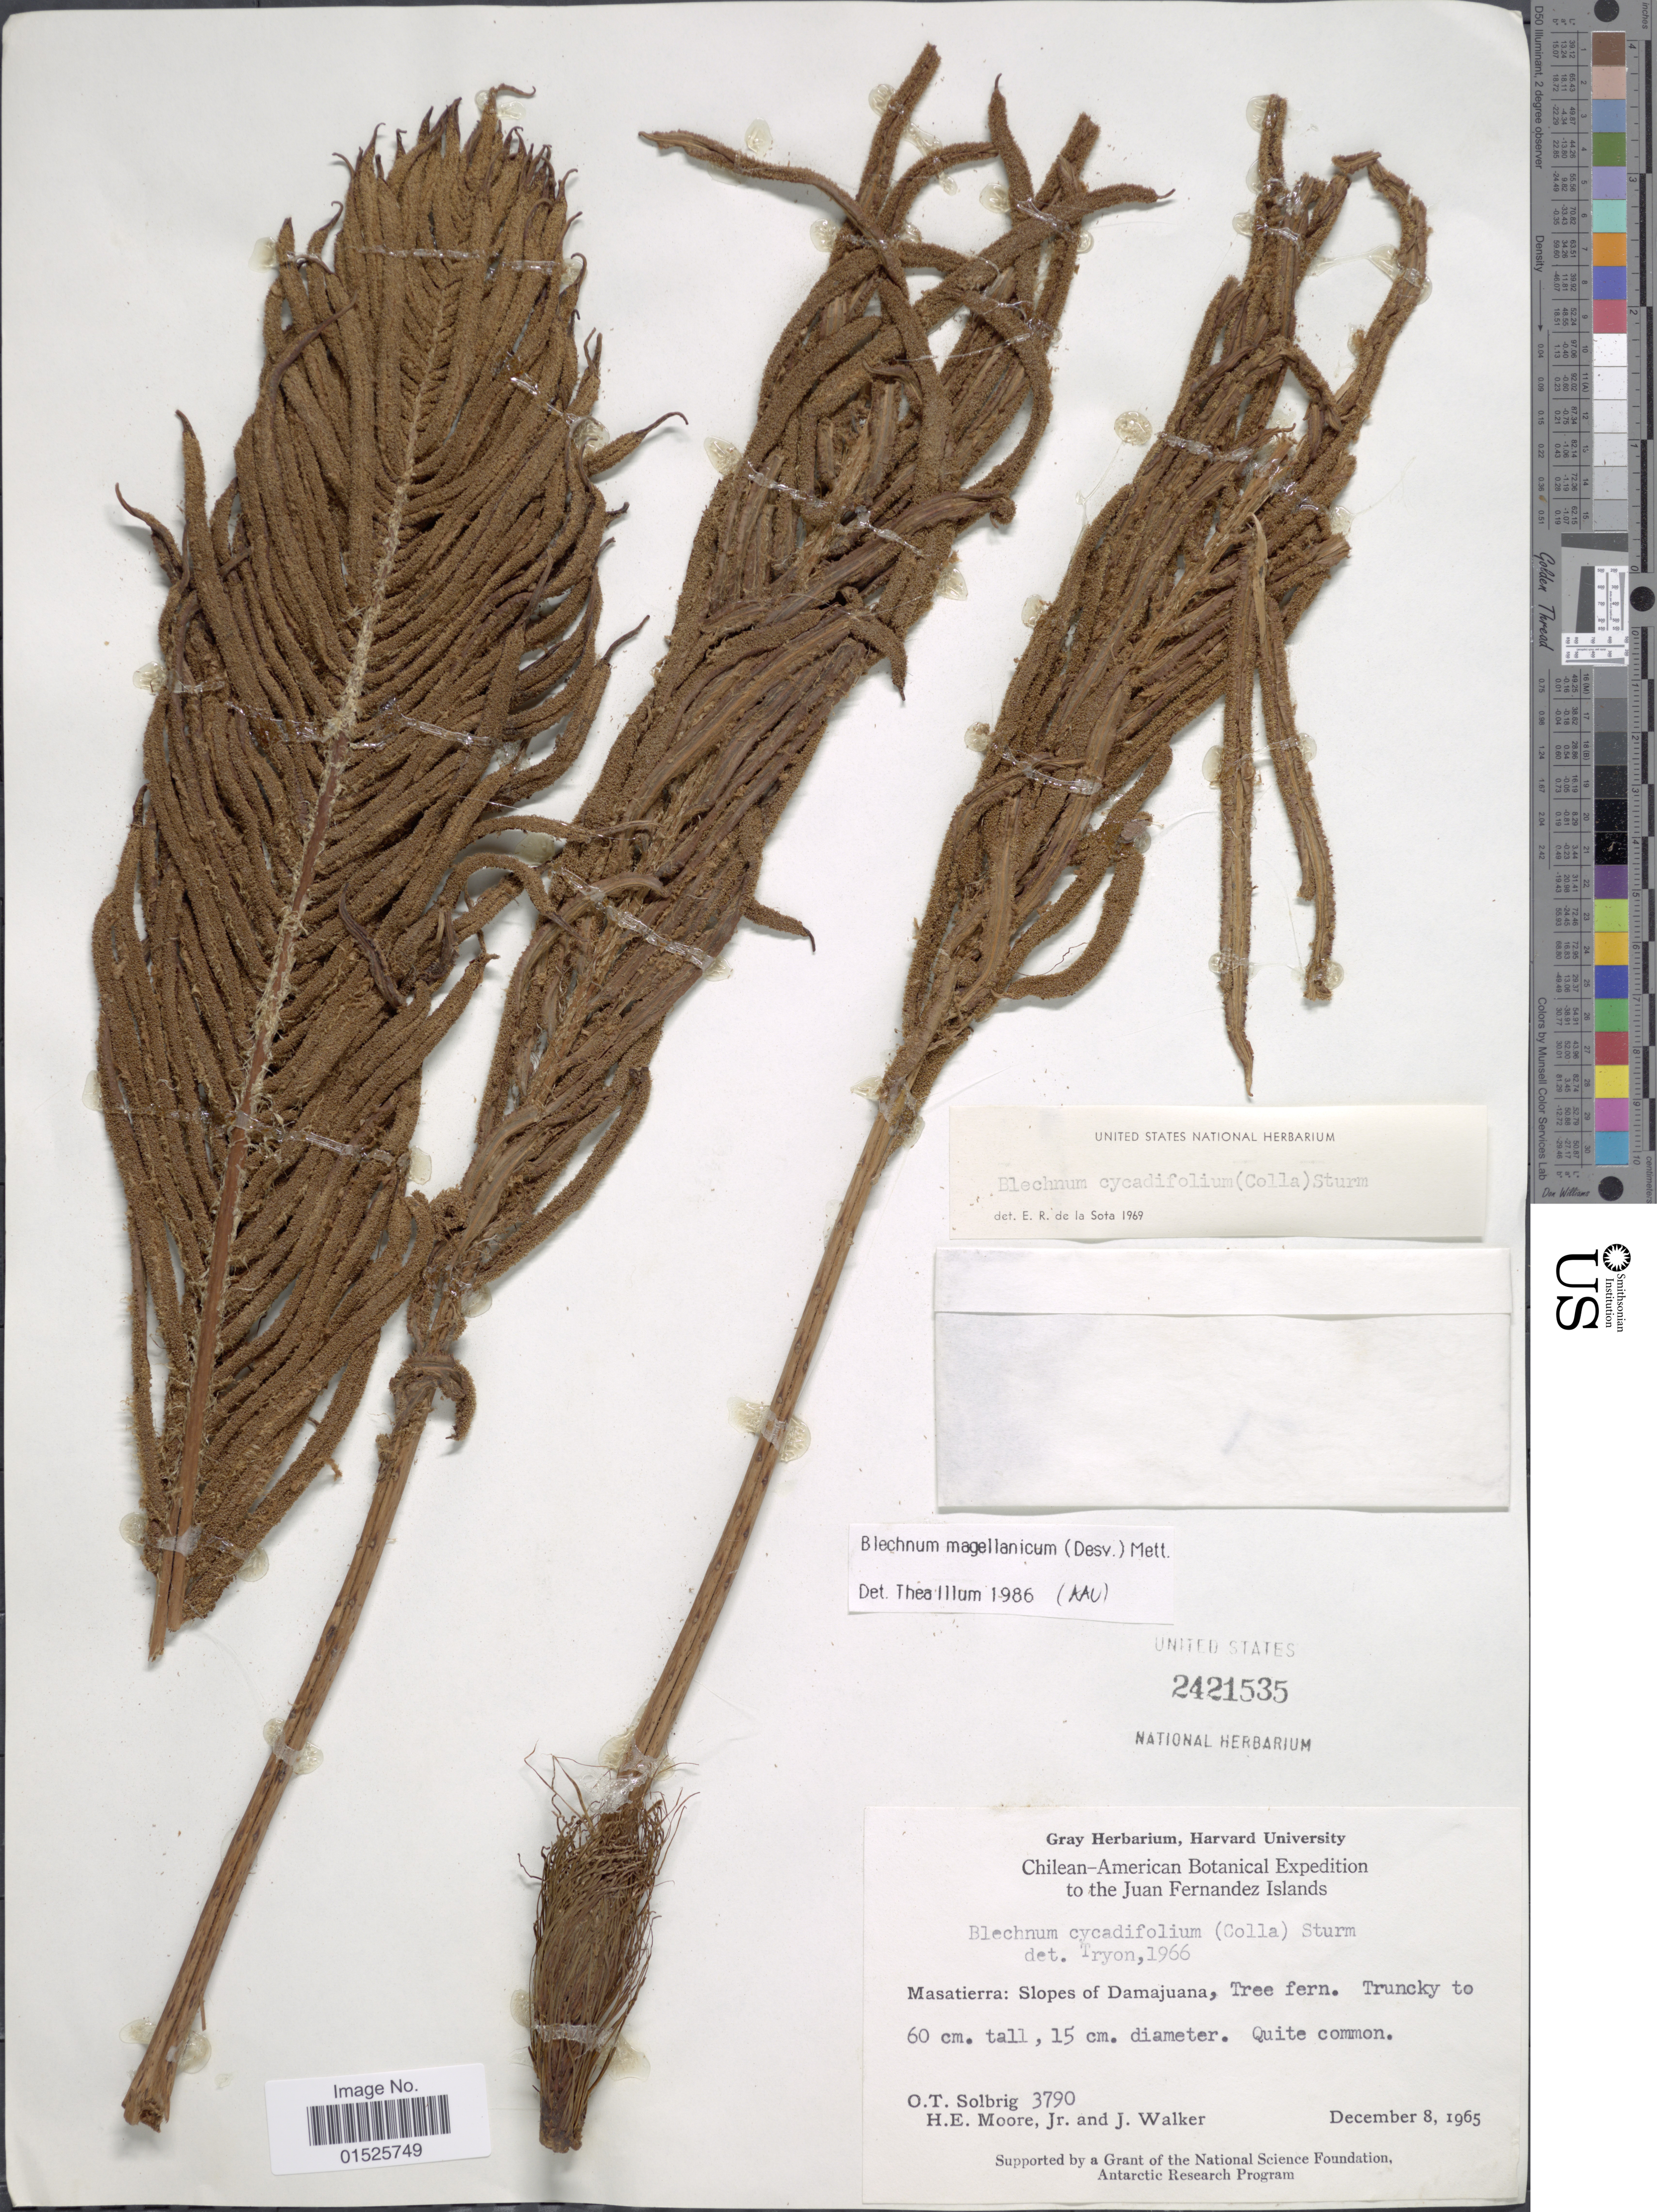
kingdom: Plantae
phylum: Tracheophyta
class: Polypodiopsida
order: Polypodiales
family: Blechnaceae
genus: Blechnum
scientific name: Blechnum cycadifolium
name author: (Colla) Sturm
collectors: O. T. Solbrig, H. E. Moore & J. Walker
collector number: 3790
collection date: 1965-12-08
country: Chile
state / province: Valparaíso (V)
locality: Juan Fernandez Islands. Masatierra: Slopes of Damajuana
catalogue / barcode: US 2421535